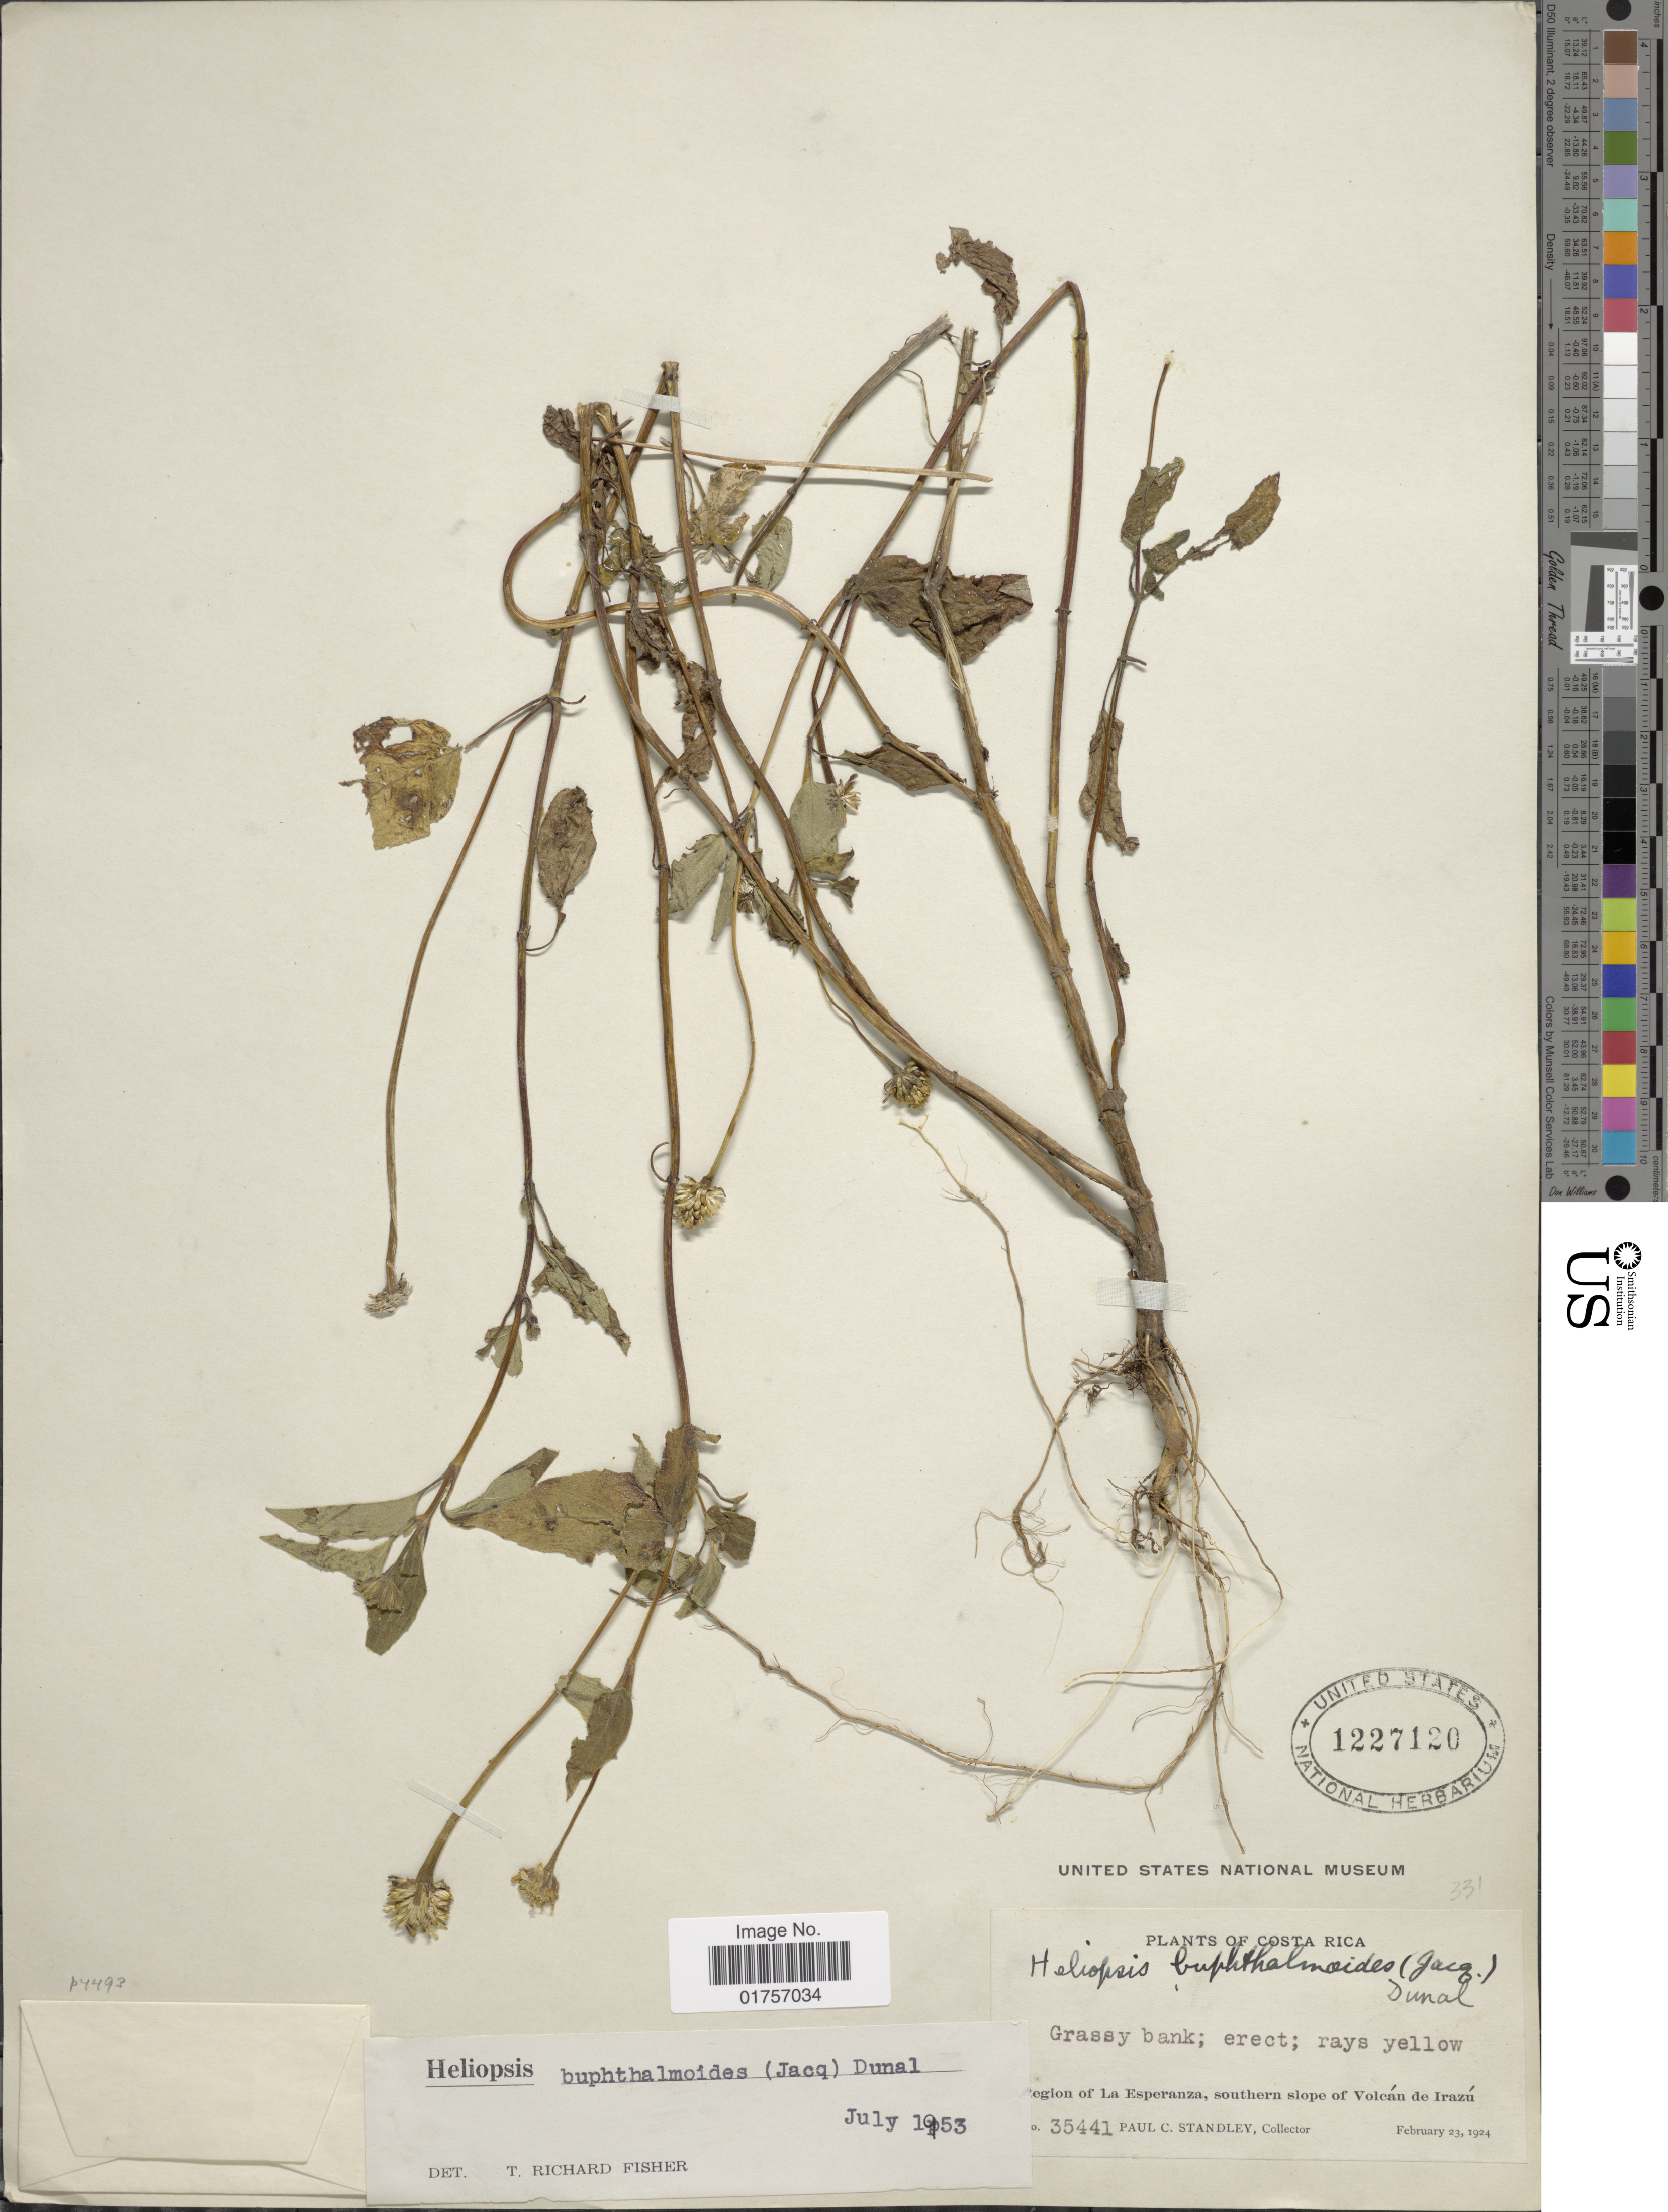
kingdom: Plantae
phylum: Tracheophyta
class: Magnoliopsida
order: Asterales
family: Asteraceae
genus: Heliopsis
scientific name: Heliopsis buphthalmoides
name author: (Jacq.) Dunal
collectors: P. C. Standley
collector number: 35441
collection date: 1924-02-23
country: Costa Rica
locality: Region of La Esperanza, southern slope of Volcán de Irazú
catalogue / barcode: US 1227120